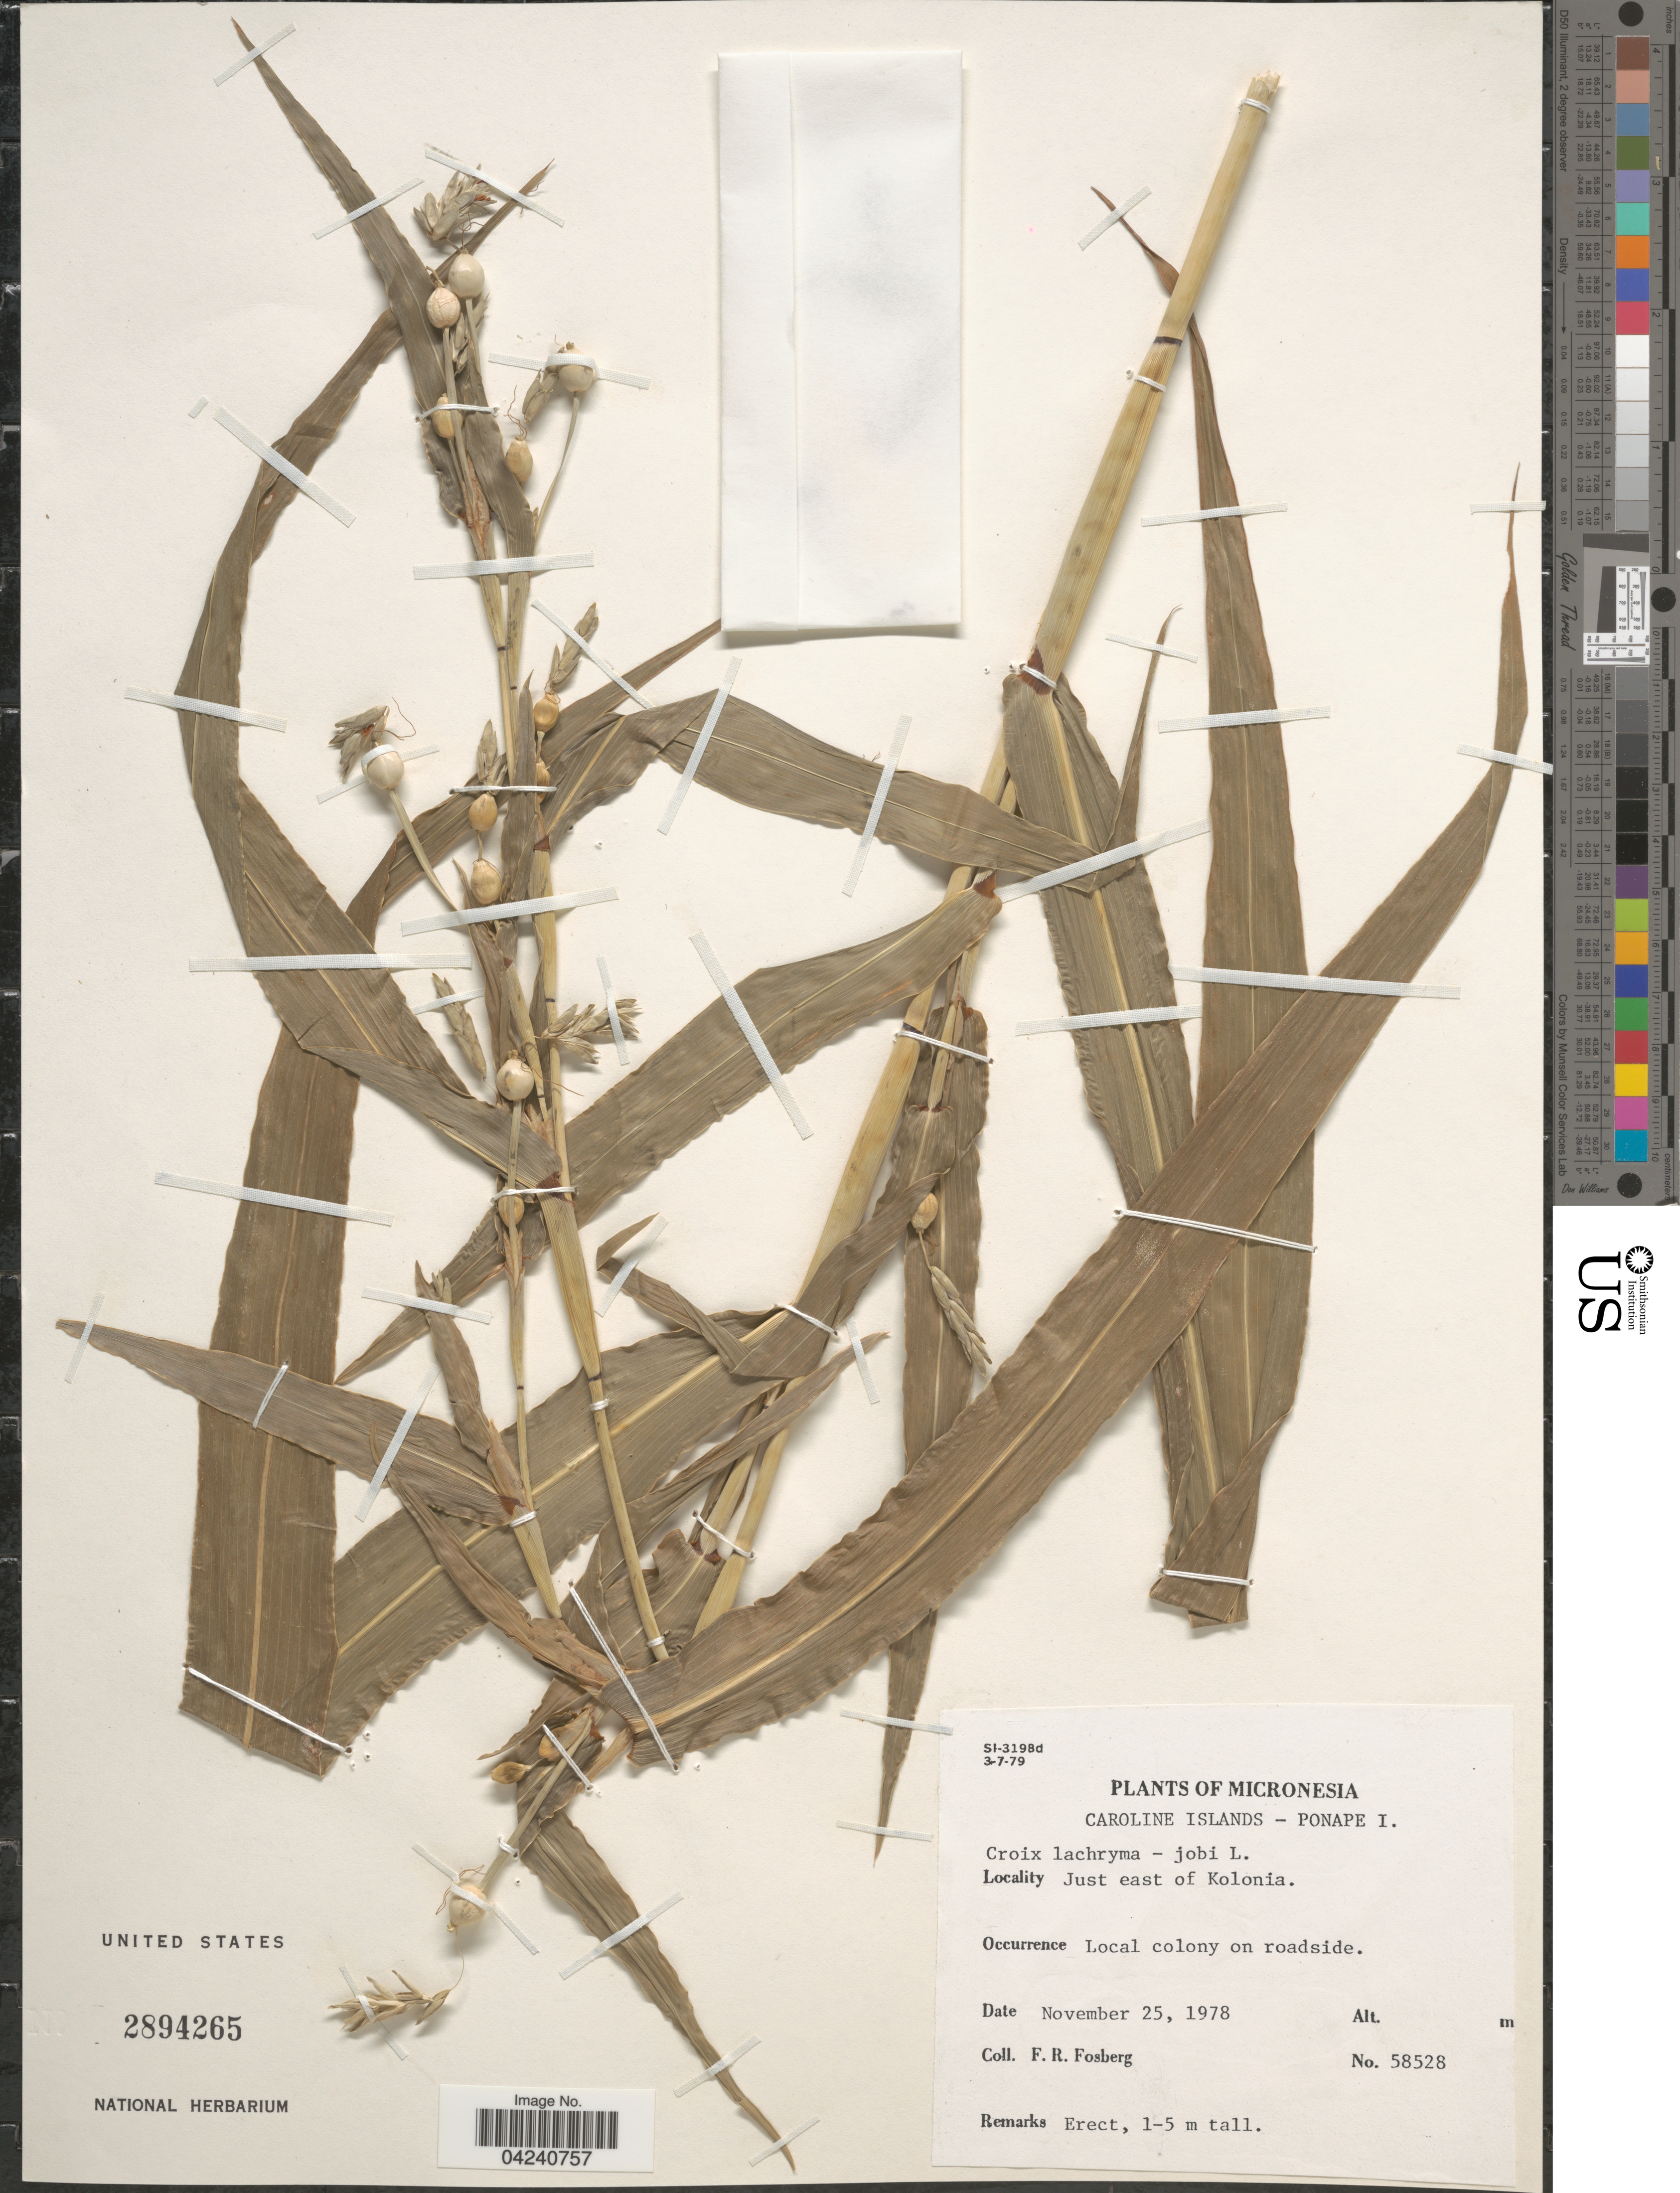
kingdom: Plantae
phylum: Tracheophyta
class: Liliopsida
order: Poales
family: Poaceae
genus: Coix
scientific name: Coix lacryma-jobi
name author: L.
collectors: F. R. Fosberg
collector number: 58528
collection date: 1978-11-25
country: Micronesia, Federated States of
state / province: Pohnpei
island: Pohnpei [Ponape]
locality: Micronesia. Caroline Islands - Ponape I. Just east of Kolonia.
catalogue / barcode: US 2894265